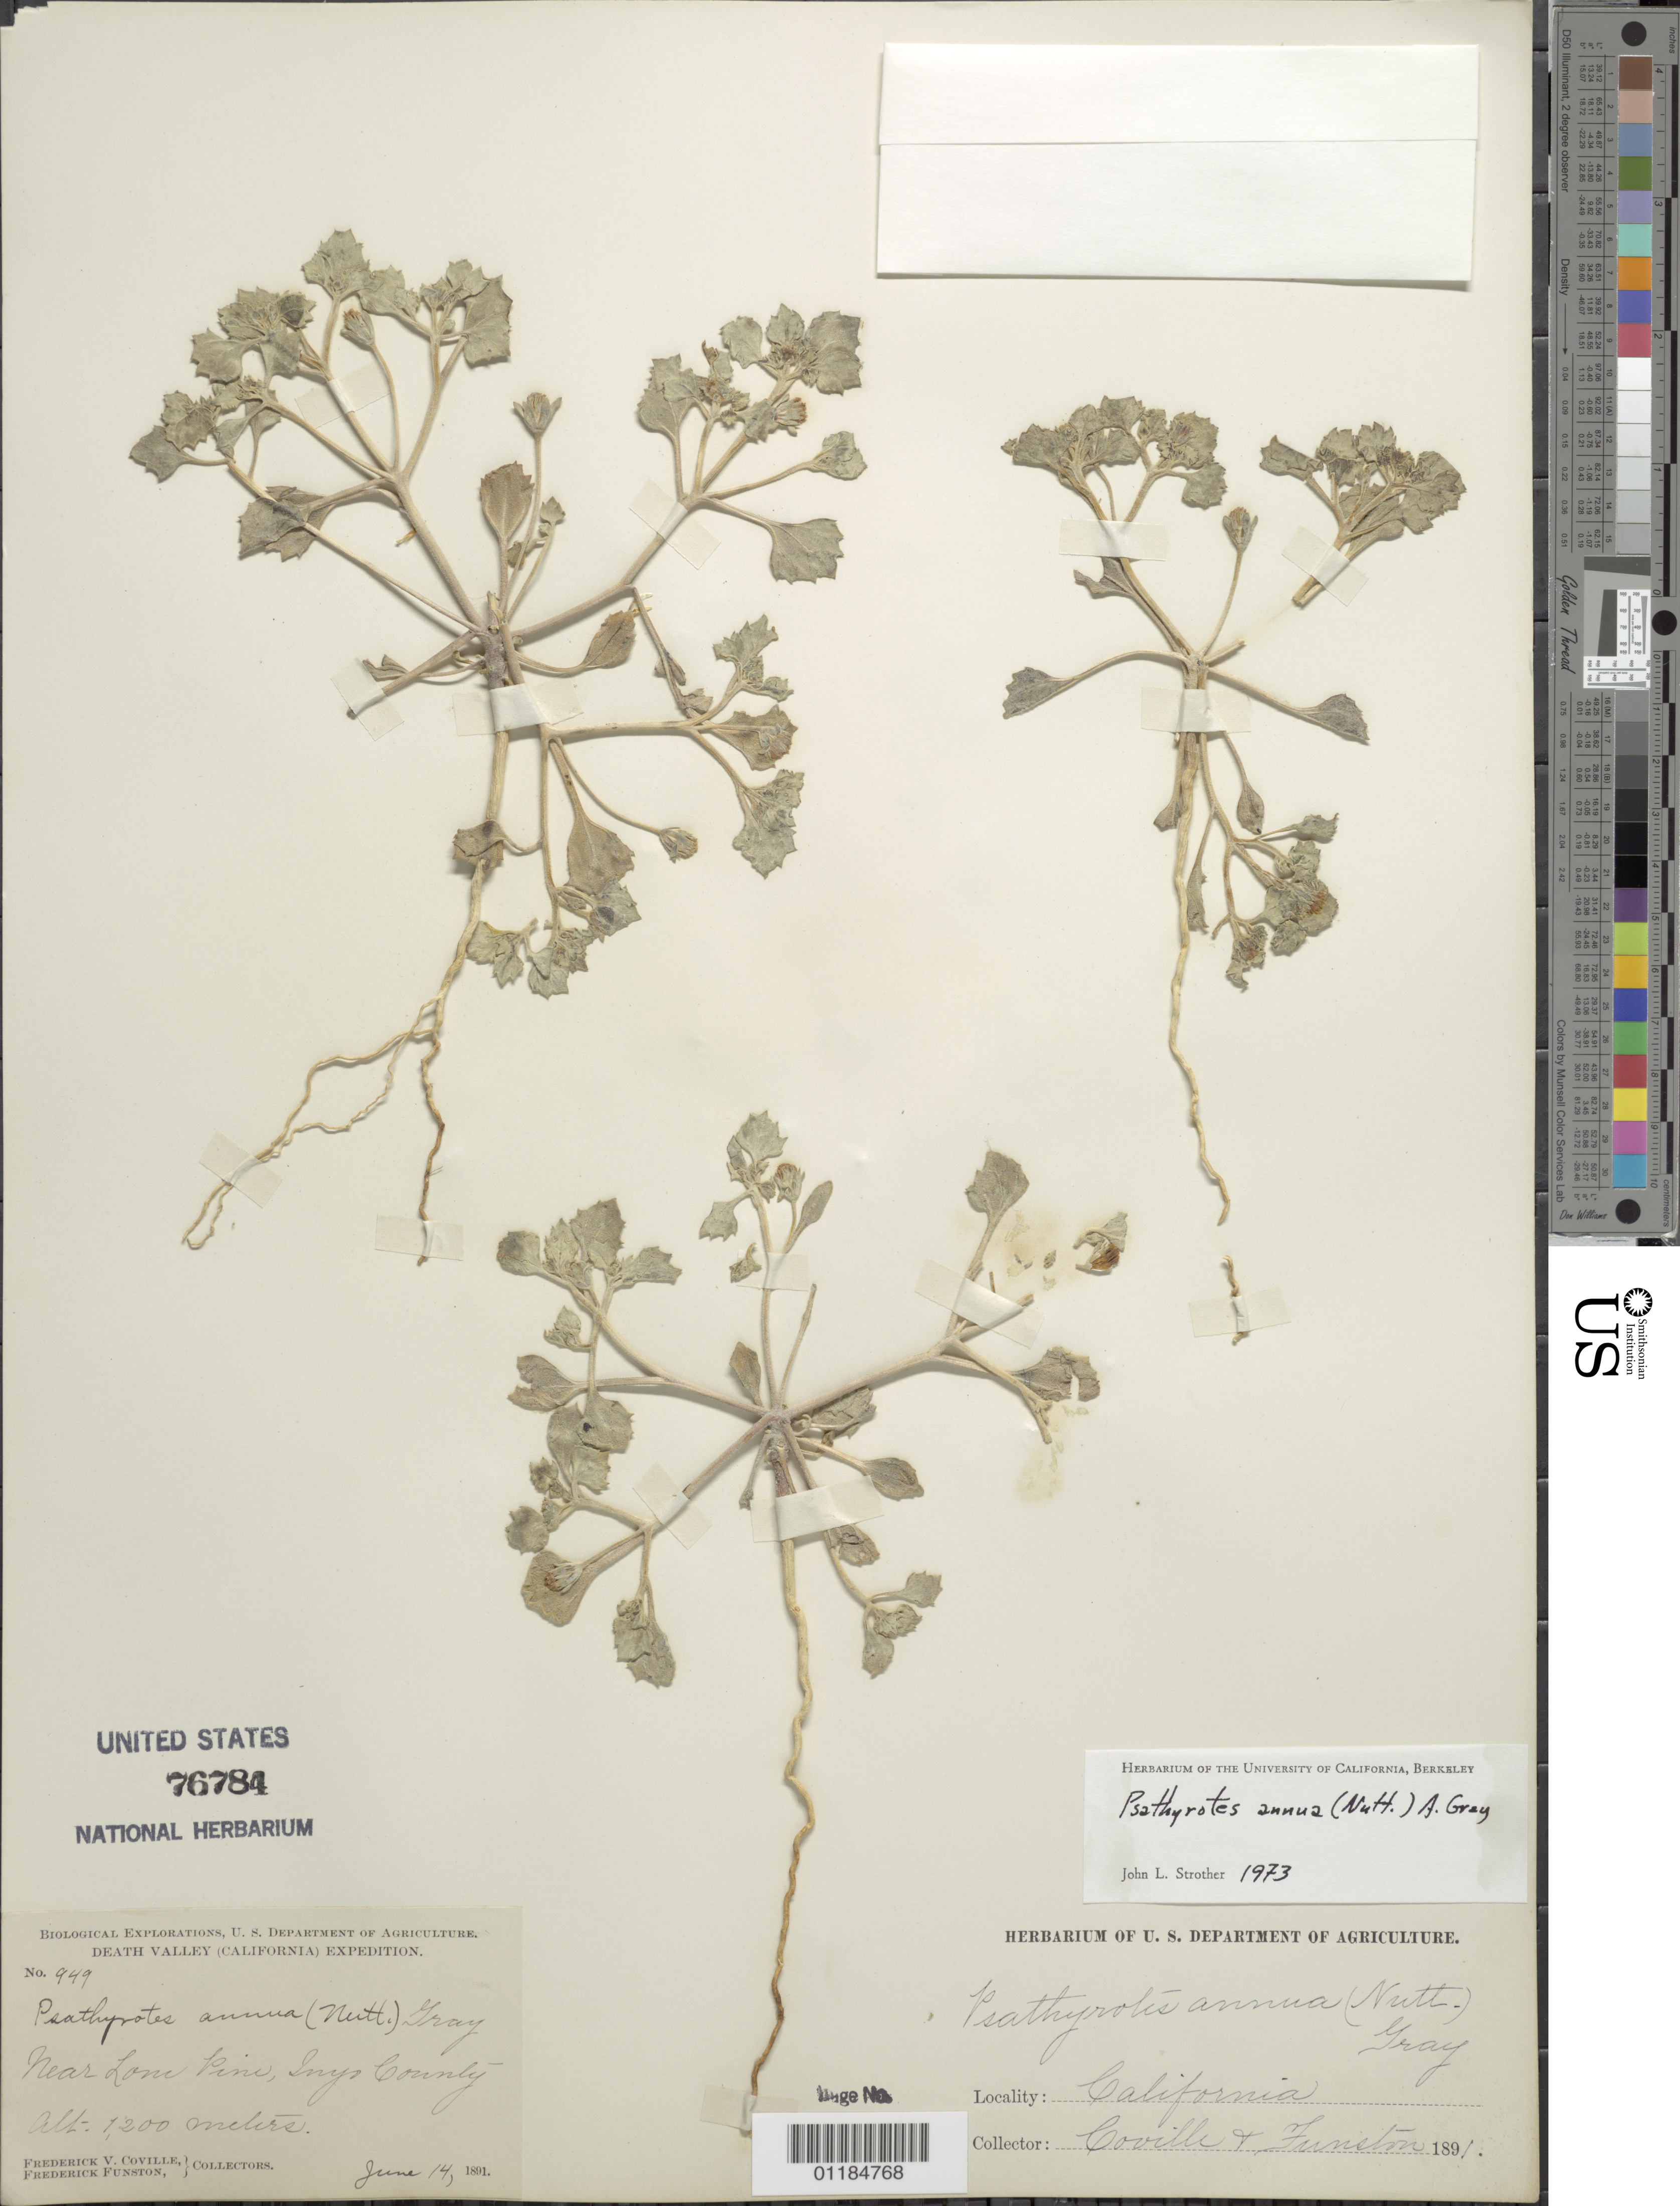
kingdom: Plantae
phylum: Tracheophyta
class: Magnoliopsida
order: Asterales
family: Asteraceae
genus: Psathyrotes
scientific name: Psathyrotes annua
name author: (Nutt.) A. Gray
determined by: Strother, J. L., (UC), University of California Berkeley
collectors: F. V. Coville & F. Funston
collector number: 949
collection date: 1891-06-14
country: United States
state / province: California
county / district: Inyo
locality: near Lone Pine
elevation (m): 1200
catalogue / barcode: US 76784